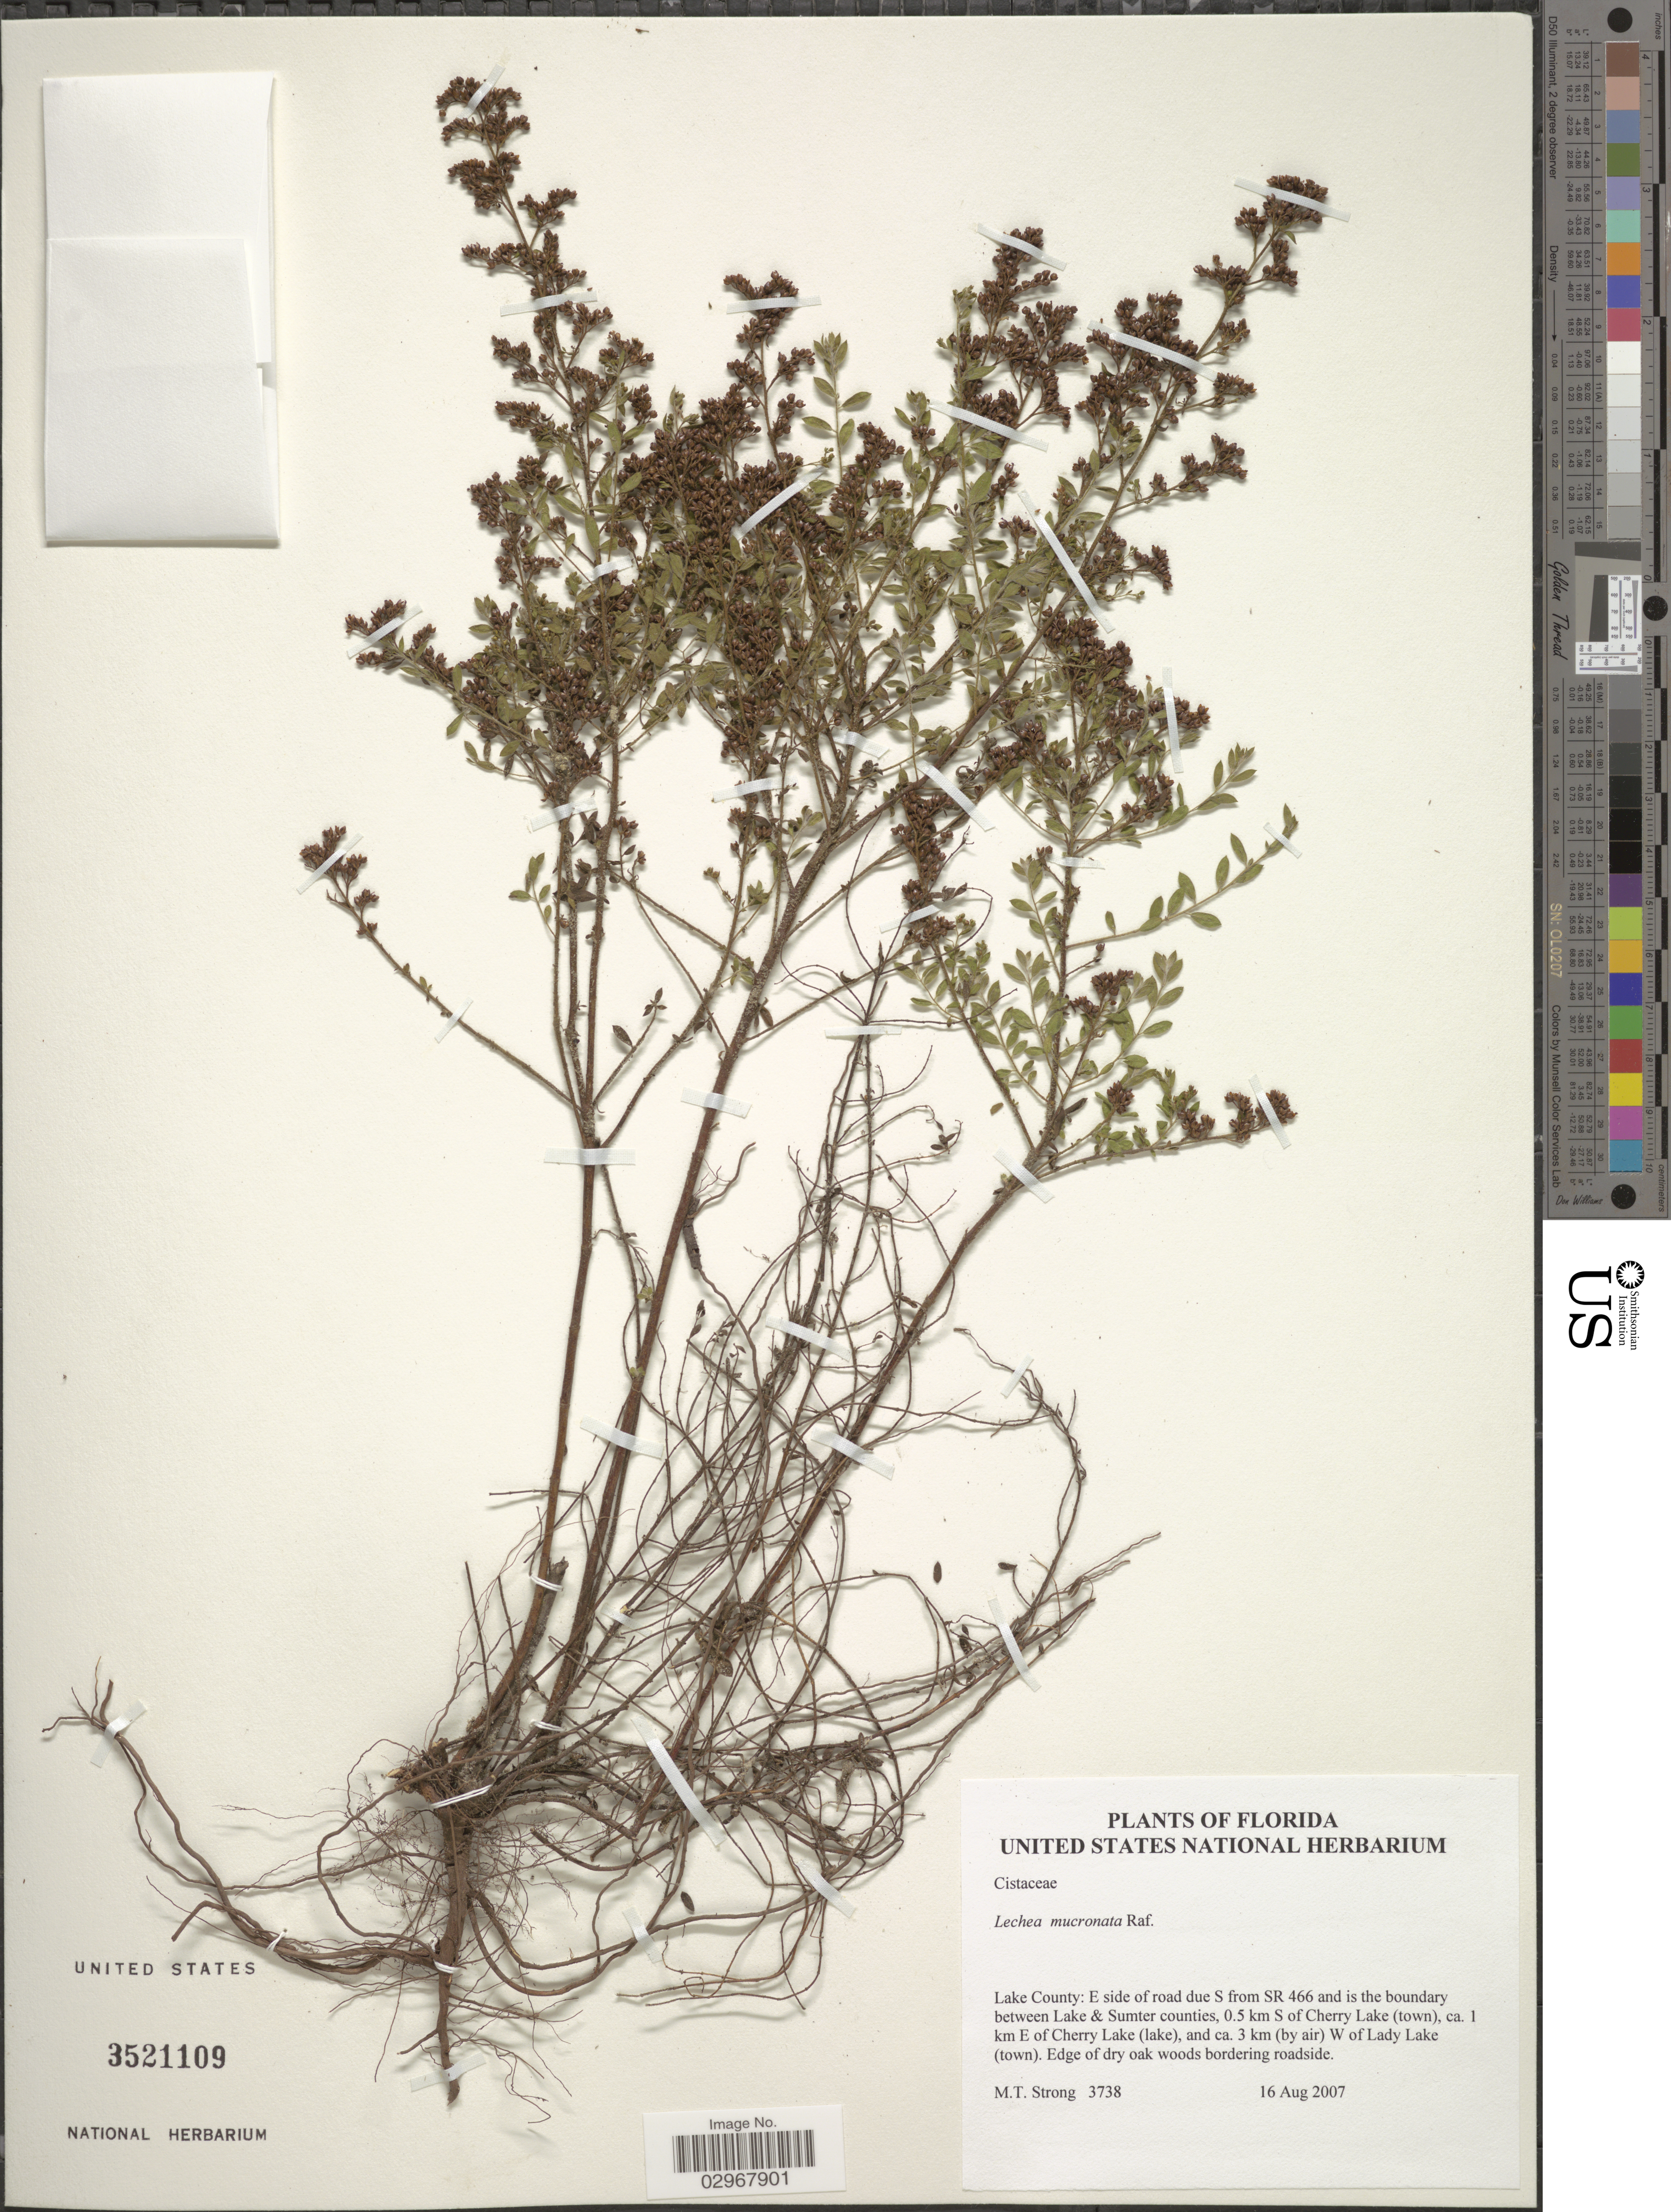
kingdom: Plantae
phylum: Tracheophyta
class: Magnoliopsida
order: Malvales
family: Cistaceae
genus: Lechea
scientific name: Lechea mucronata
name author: Raf.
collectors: M. T. Strong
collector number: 3738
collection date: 2007-08-16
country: United States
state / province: Florida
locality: Lake County: E side of road due S from SR 466 and is the boundary between Lake & Sumter counties, 0.5 km S of Cherry Lake (town), ca. 1 km E of Cherry Lake (lake), and ca. 3 km (by air) W of Lady Lake (town).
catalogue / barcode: US 3521109